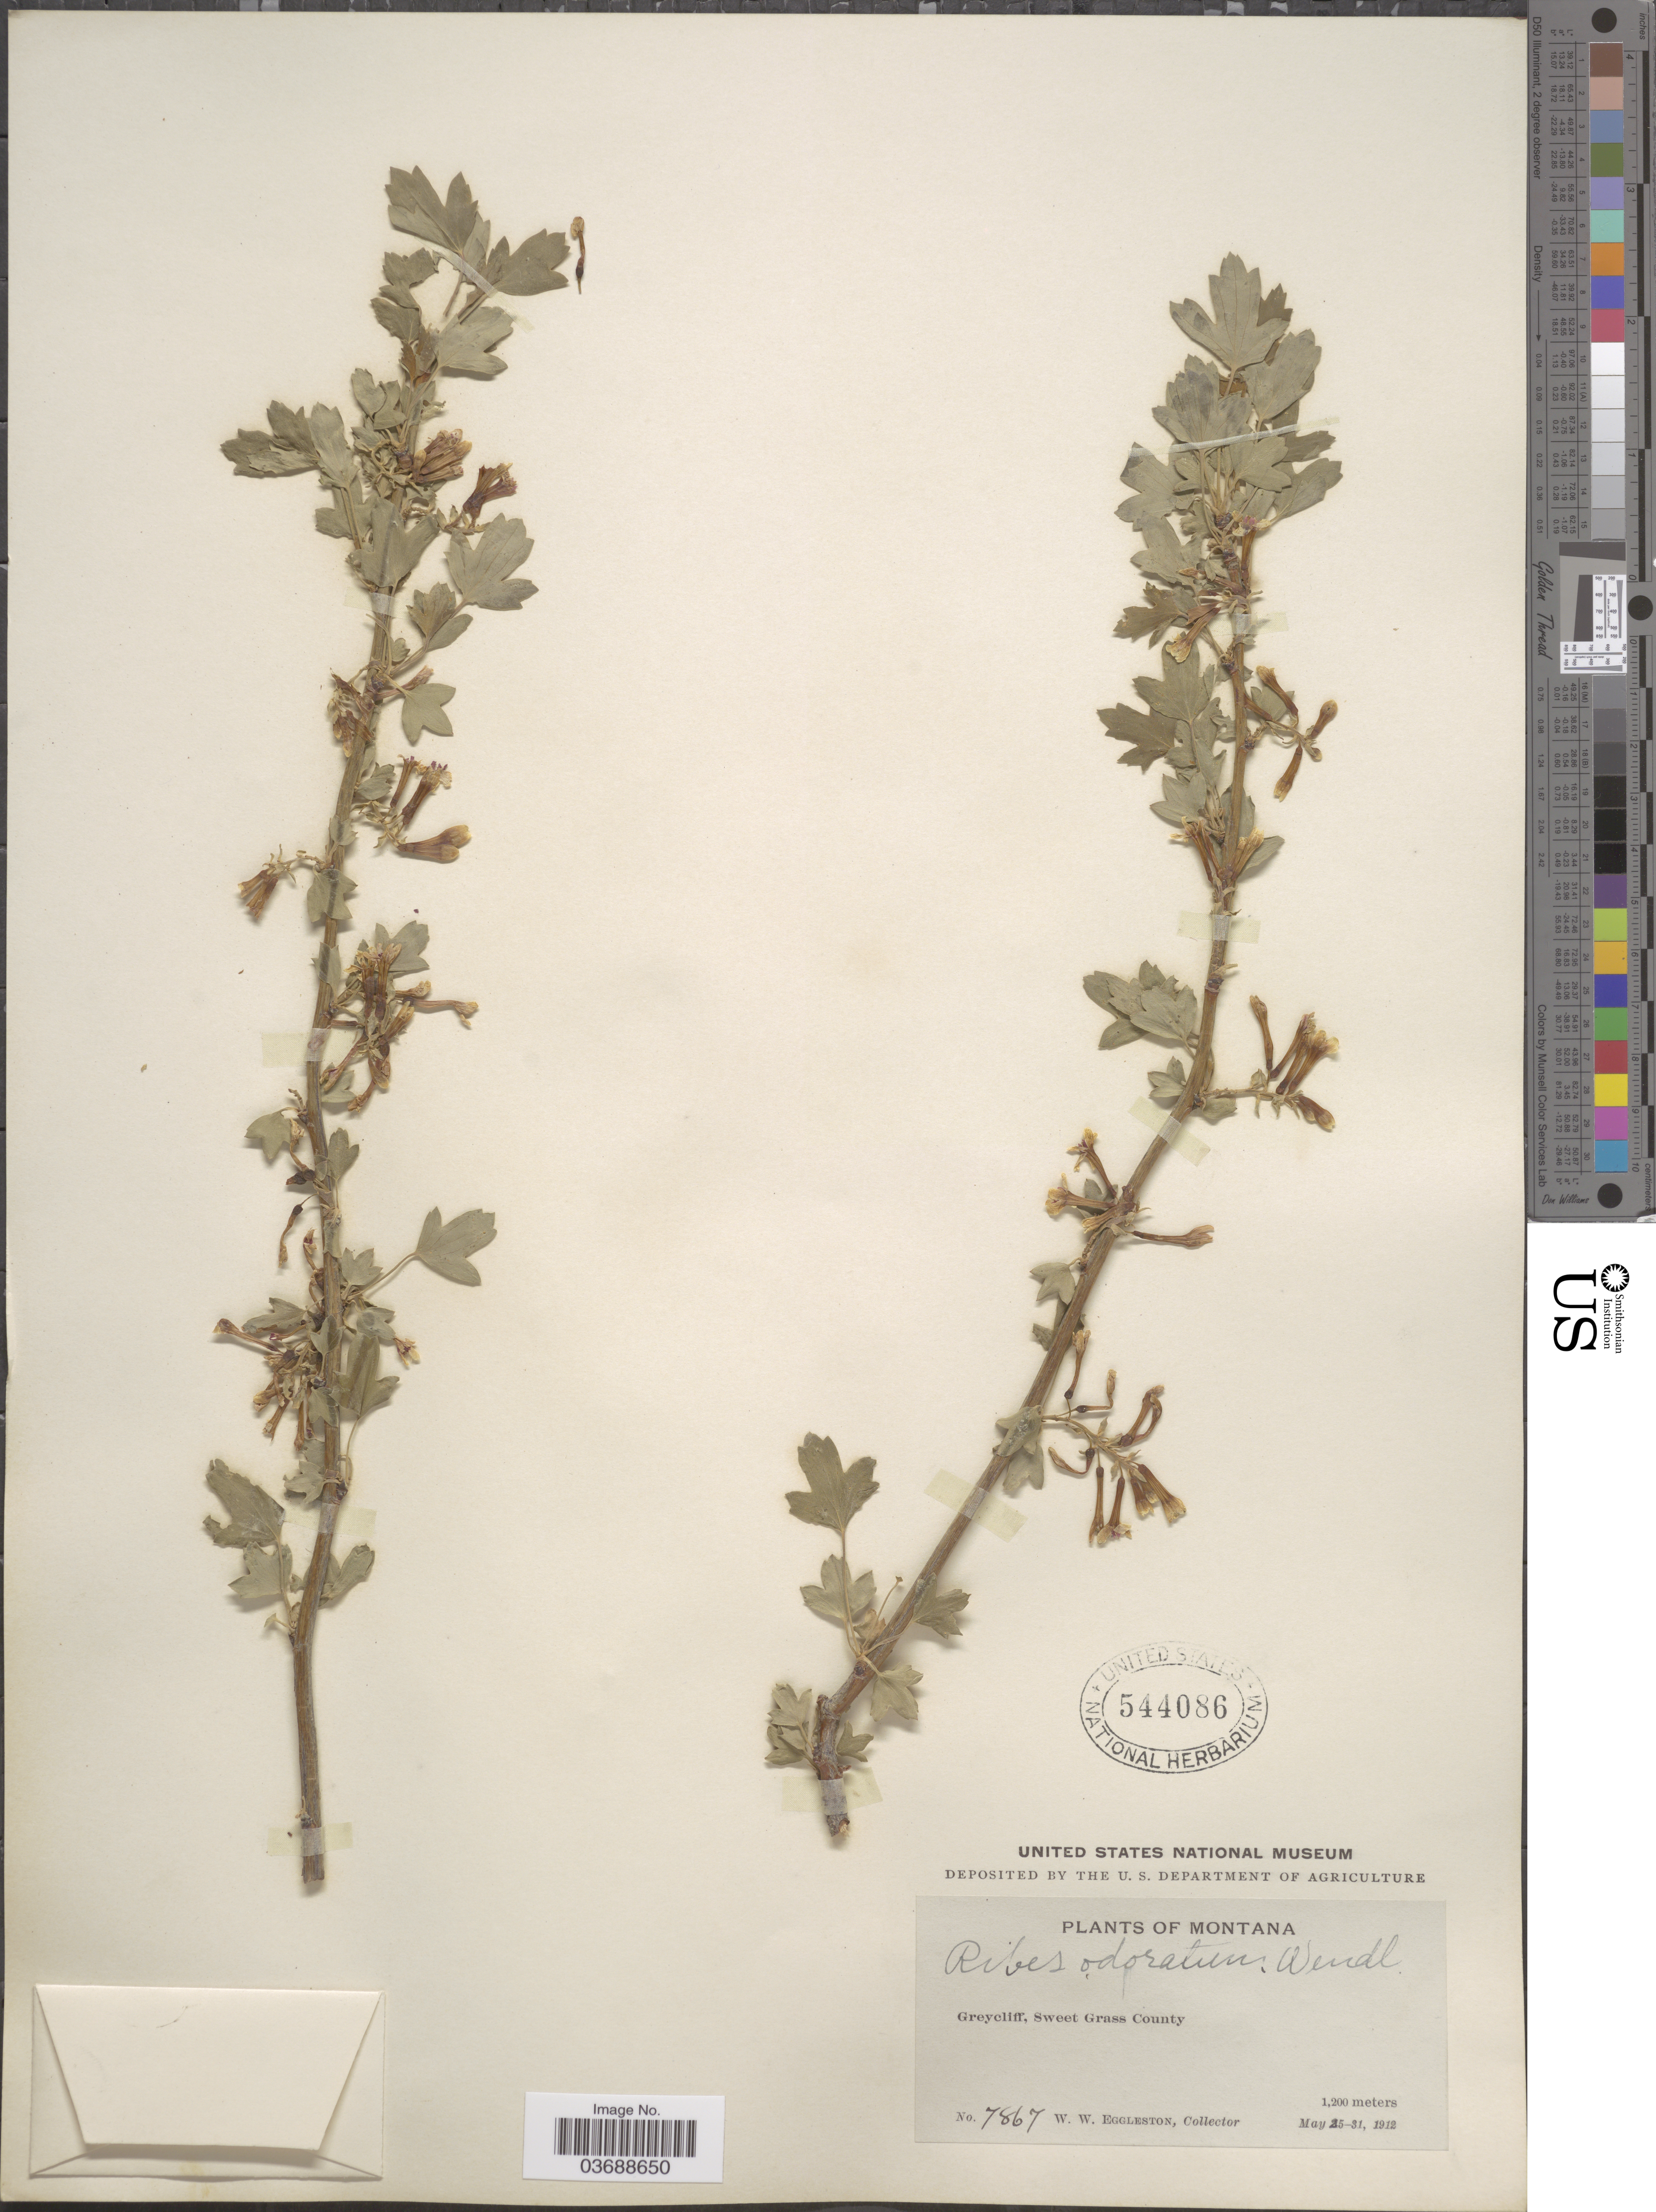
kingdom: Plantae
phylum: Tracheophyta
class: Magnoliopsida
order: Saxifragales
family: Grossulariaceae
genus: Ribes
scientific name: Ribes odoratum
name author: H.L. Wendl.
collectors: W. W. Eggleston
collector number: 7867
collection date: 1912-05-25/1912-05-31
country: United States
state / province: Montana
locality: Greycliff, Sweet Grass County.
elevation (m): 1200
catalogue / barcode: US 544086